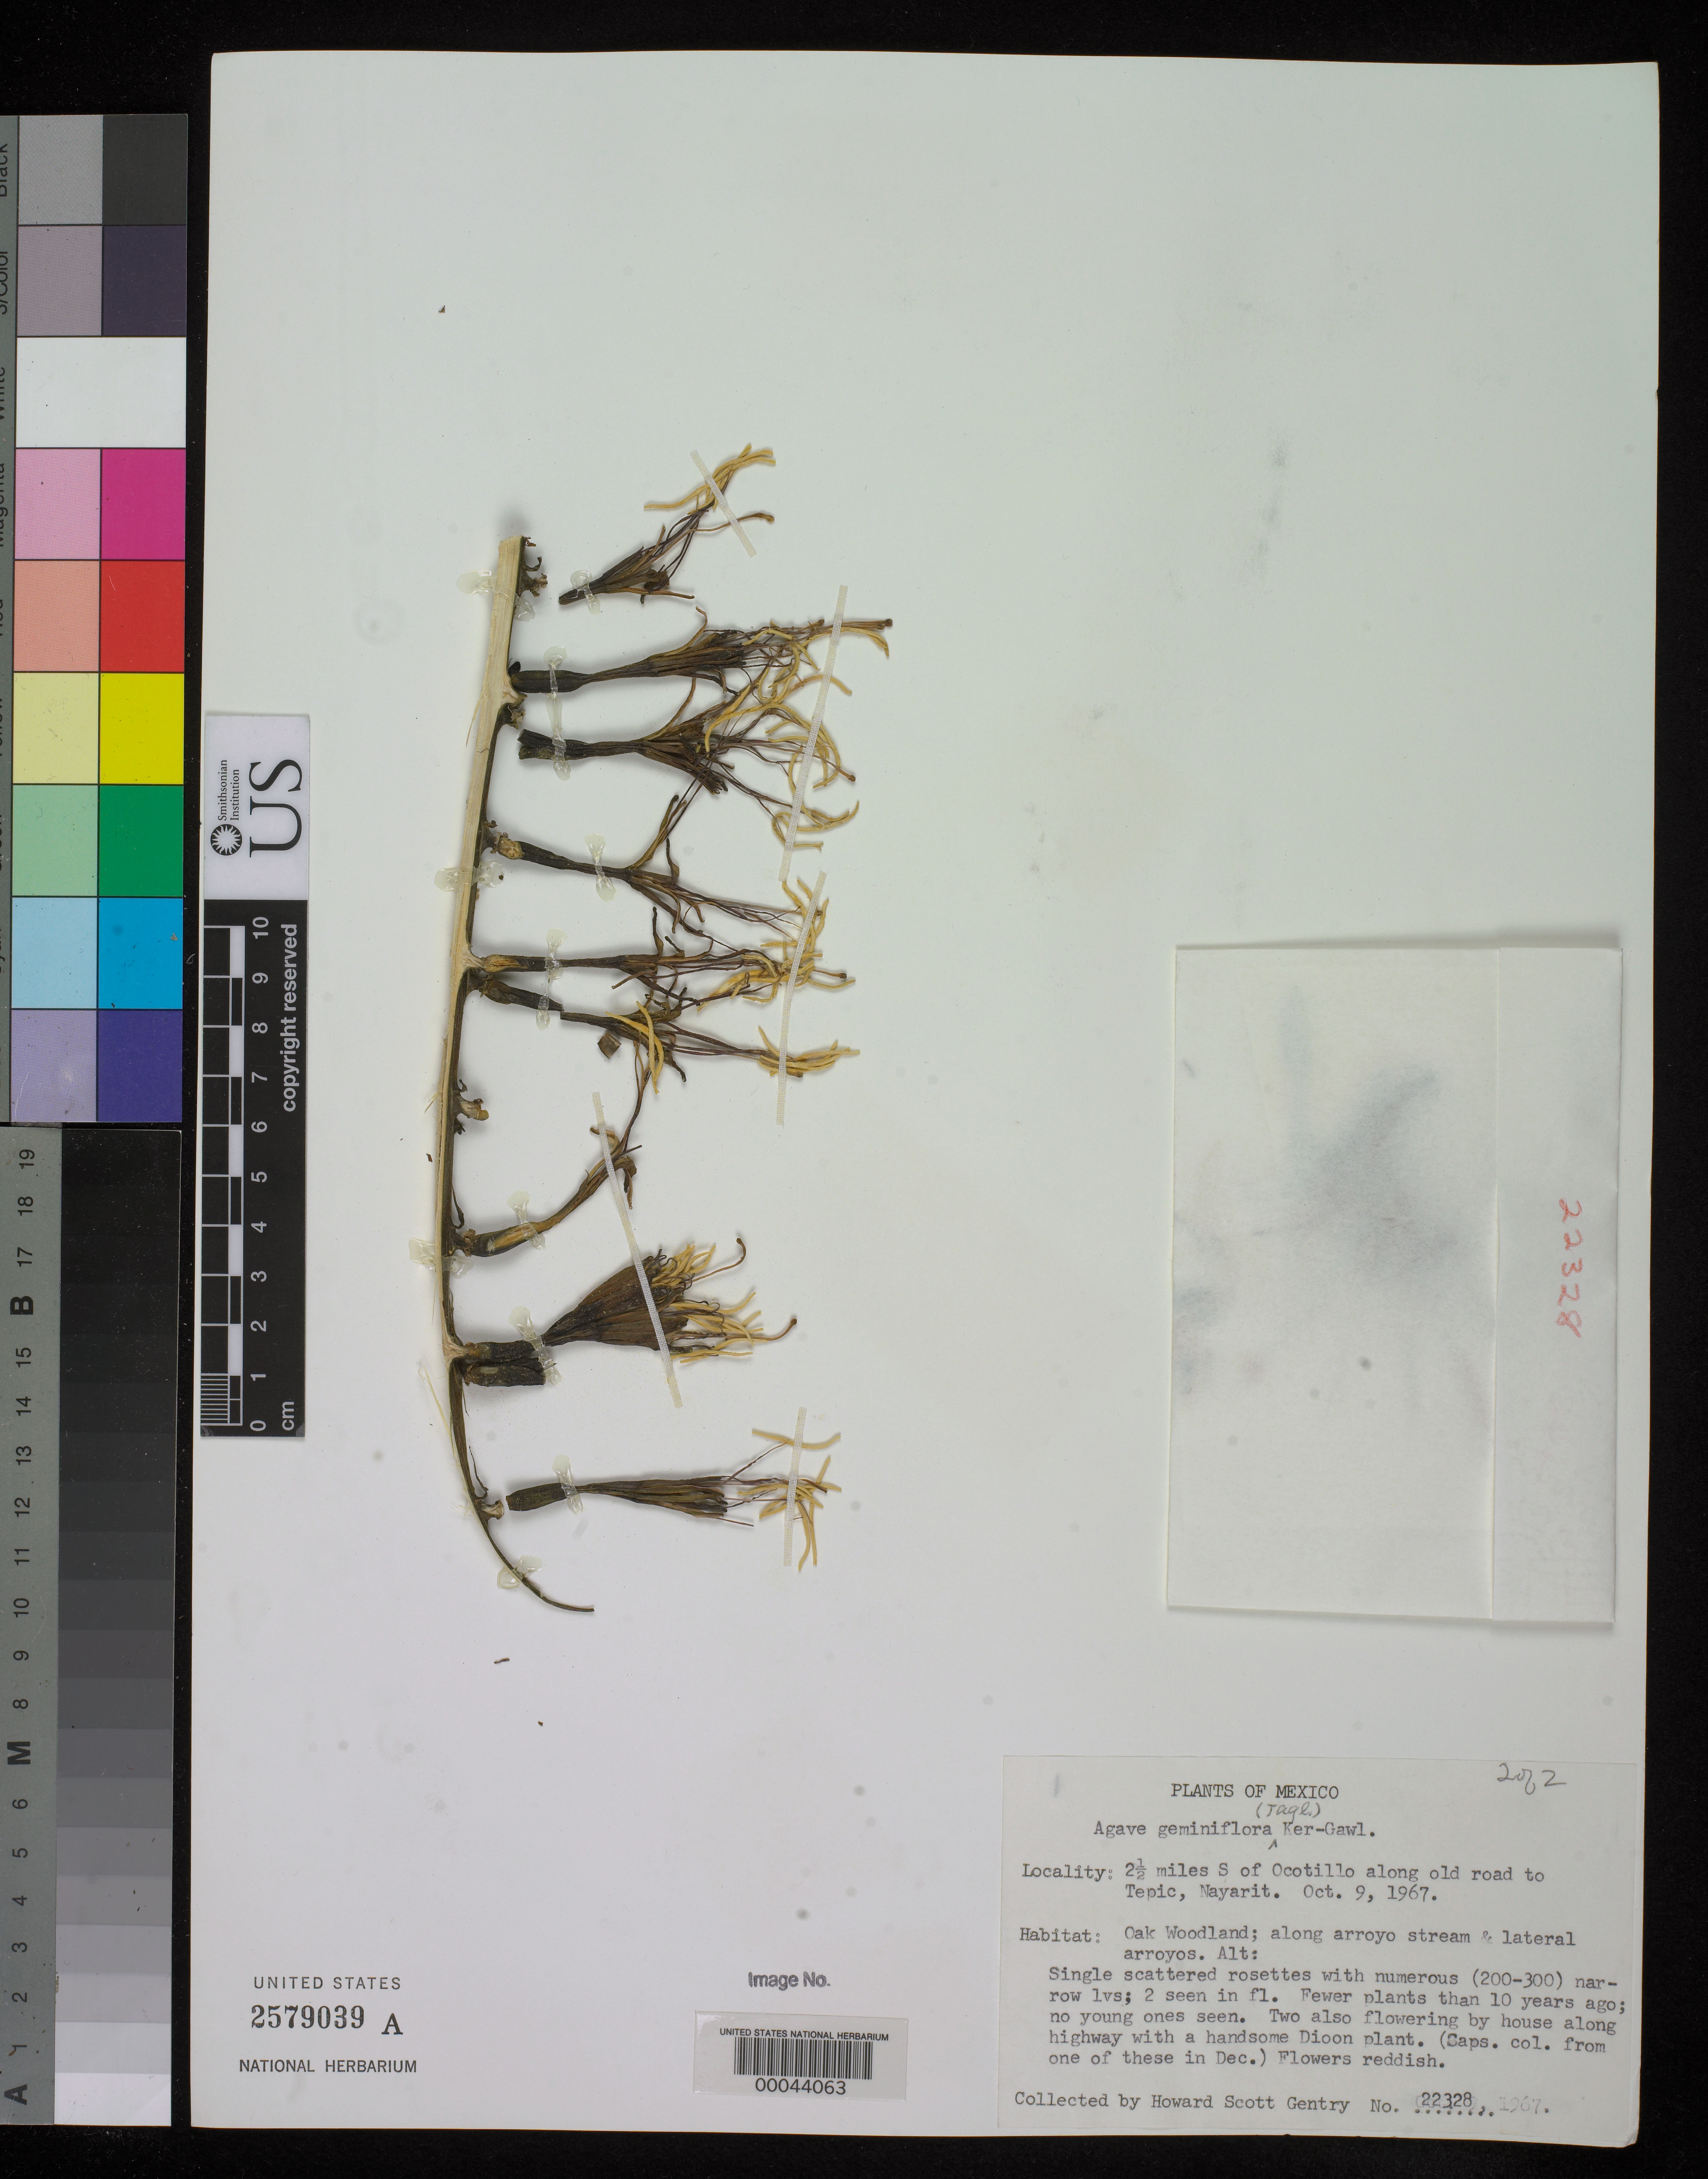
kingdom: Plantae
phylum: Tracheophyta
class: Liliopsida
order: Asparagales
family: Asparagaceae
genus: Agave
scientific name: Agave geminiflora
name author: Ker Gawl.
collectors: H. S. Gentry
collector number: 22328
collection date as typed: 09 Oct 1967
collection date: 1967-10-09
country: Mexico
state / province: Nayarit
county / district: Tepic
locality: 2.5 mi S of Ocotillo along old road to Tepic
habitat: Oak woodland; along arroyo stream & lateral arroyos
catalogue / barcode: US 2579039A